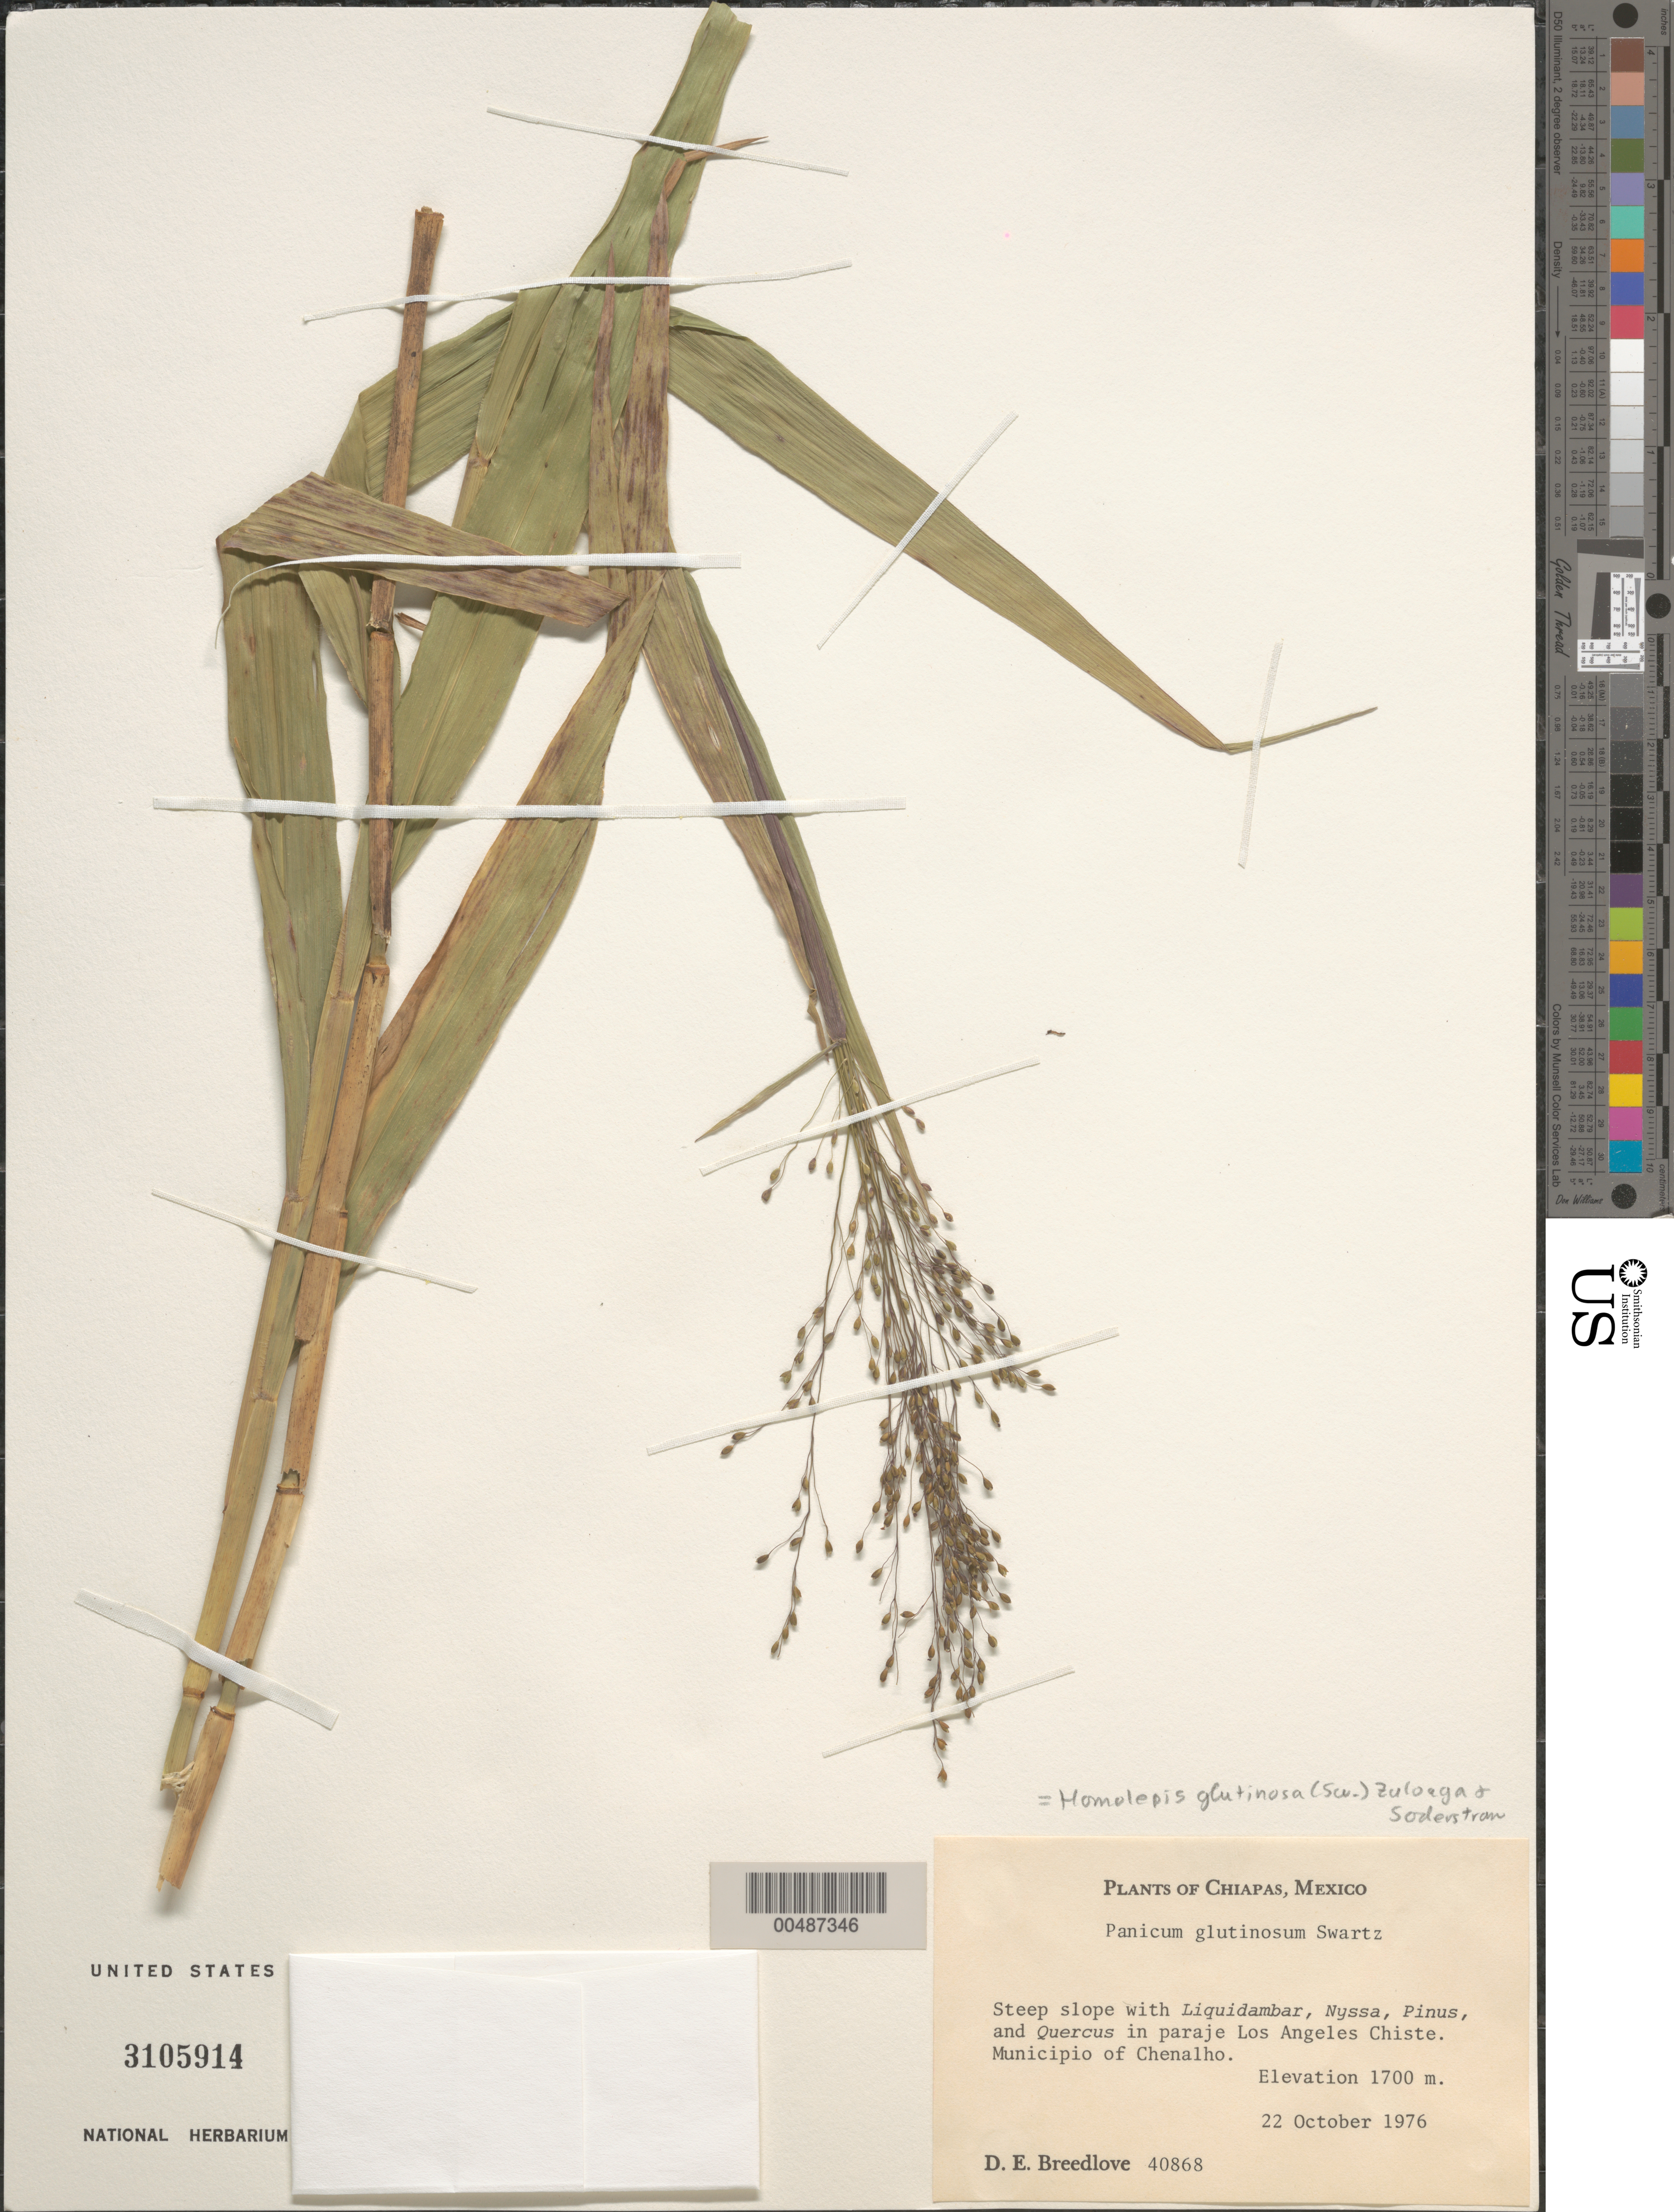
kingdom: Plantae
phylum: Tracheophyta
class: Liliopsida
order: Poales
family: Poaceae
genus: Homolepis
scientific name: Homolepis glutinosa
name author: (Sw.) Zuloaga & Soderstr.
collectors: D. E. Breedlove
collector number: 40868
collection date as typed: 22 Oct 1976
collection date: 1976-10-22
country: Mexico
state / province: Chiapas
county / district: Chenalho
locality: In paraje Los Angeles Chiste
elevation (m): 1700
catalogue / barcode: US 3105914